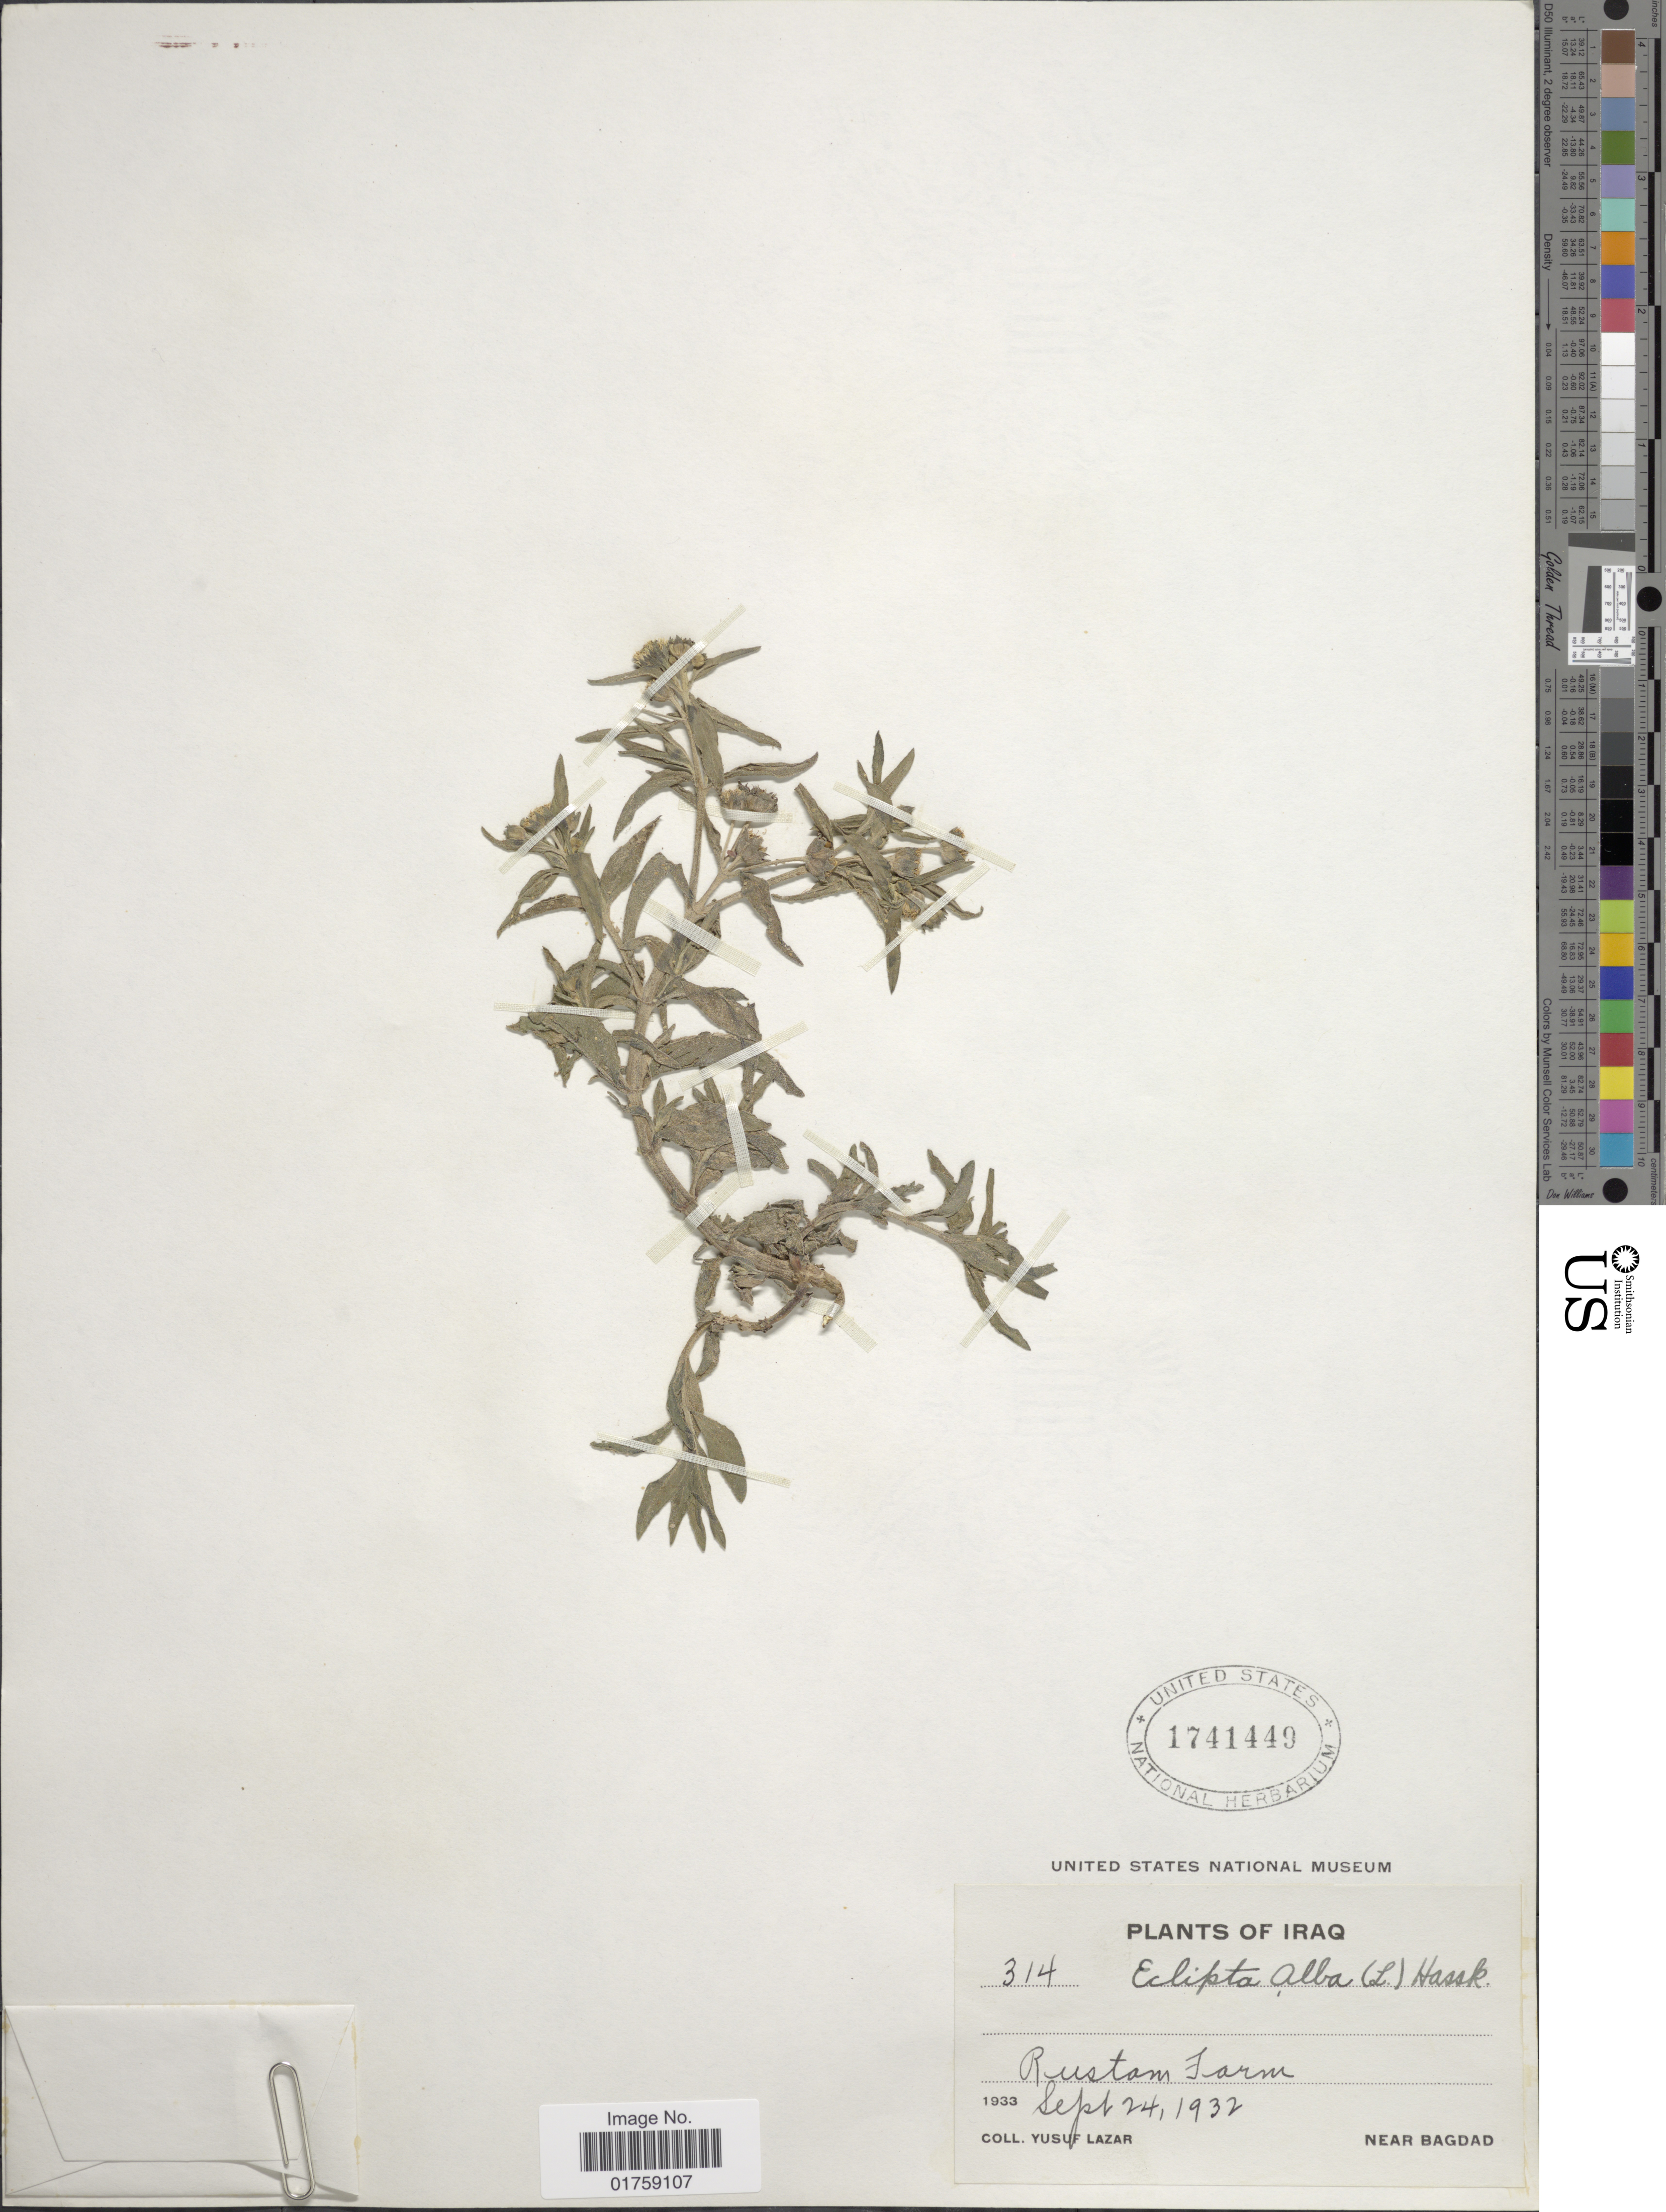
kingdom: Plantae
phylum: Tracheophyta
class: Magnoliopsida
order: Asterales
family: Asteraceae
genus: Eclipta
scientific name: Eclipta prostrata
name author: (L.) L.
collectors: Y. Lazar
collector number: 314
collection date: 1932-09-24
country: Iraq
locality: Iraq. Rustam Farm. Near Bagdad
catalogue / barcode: US 1741449